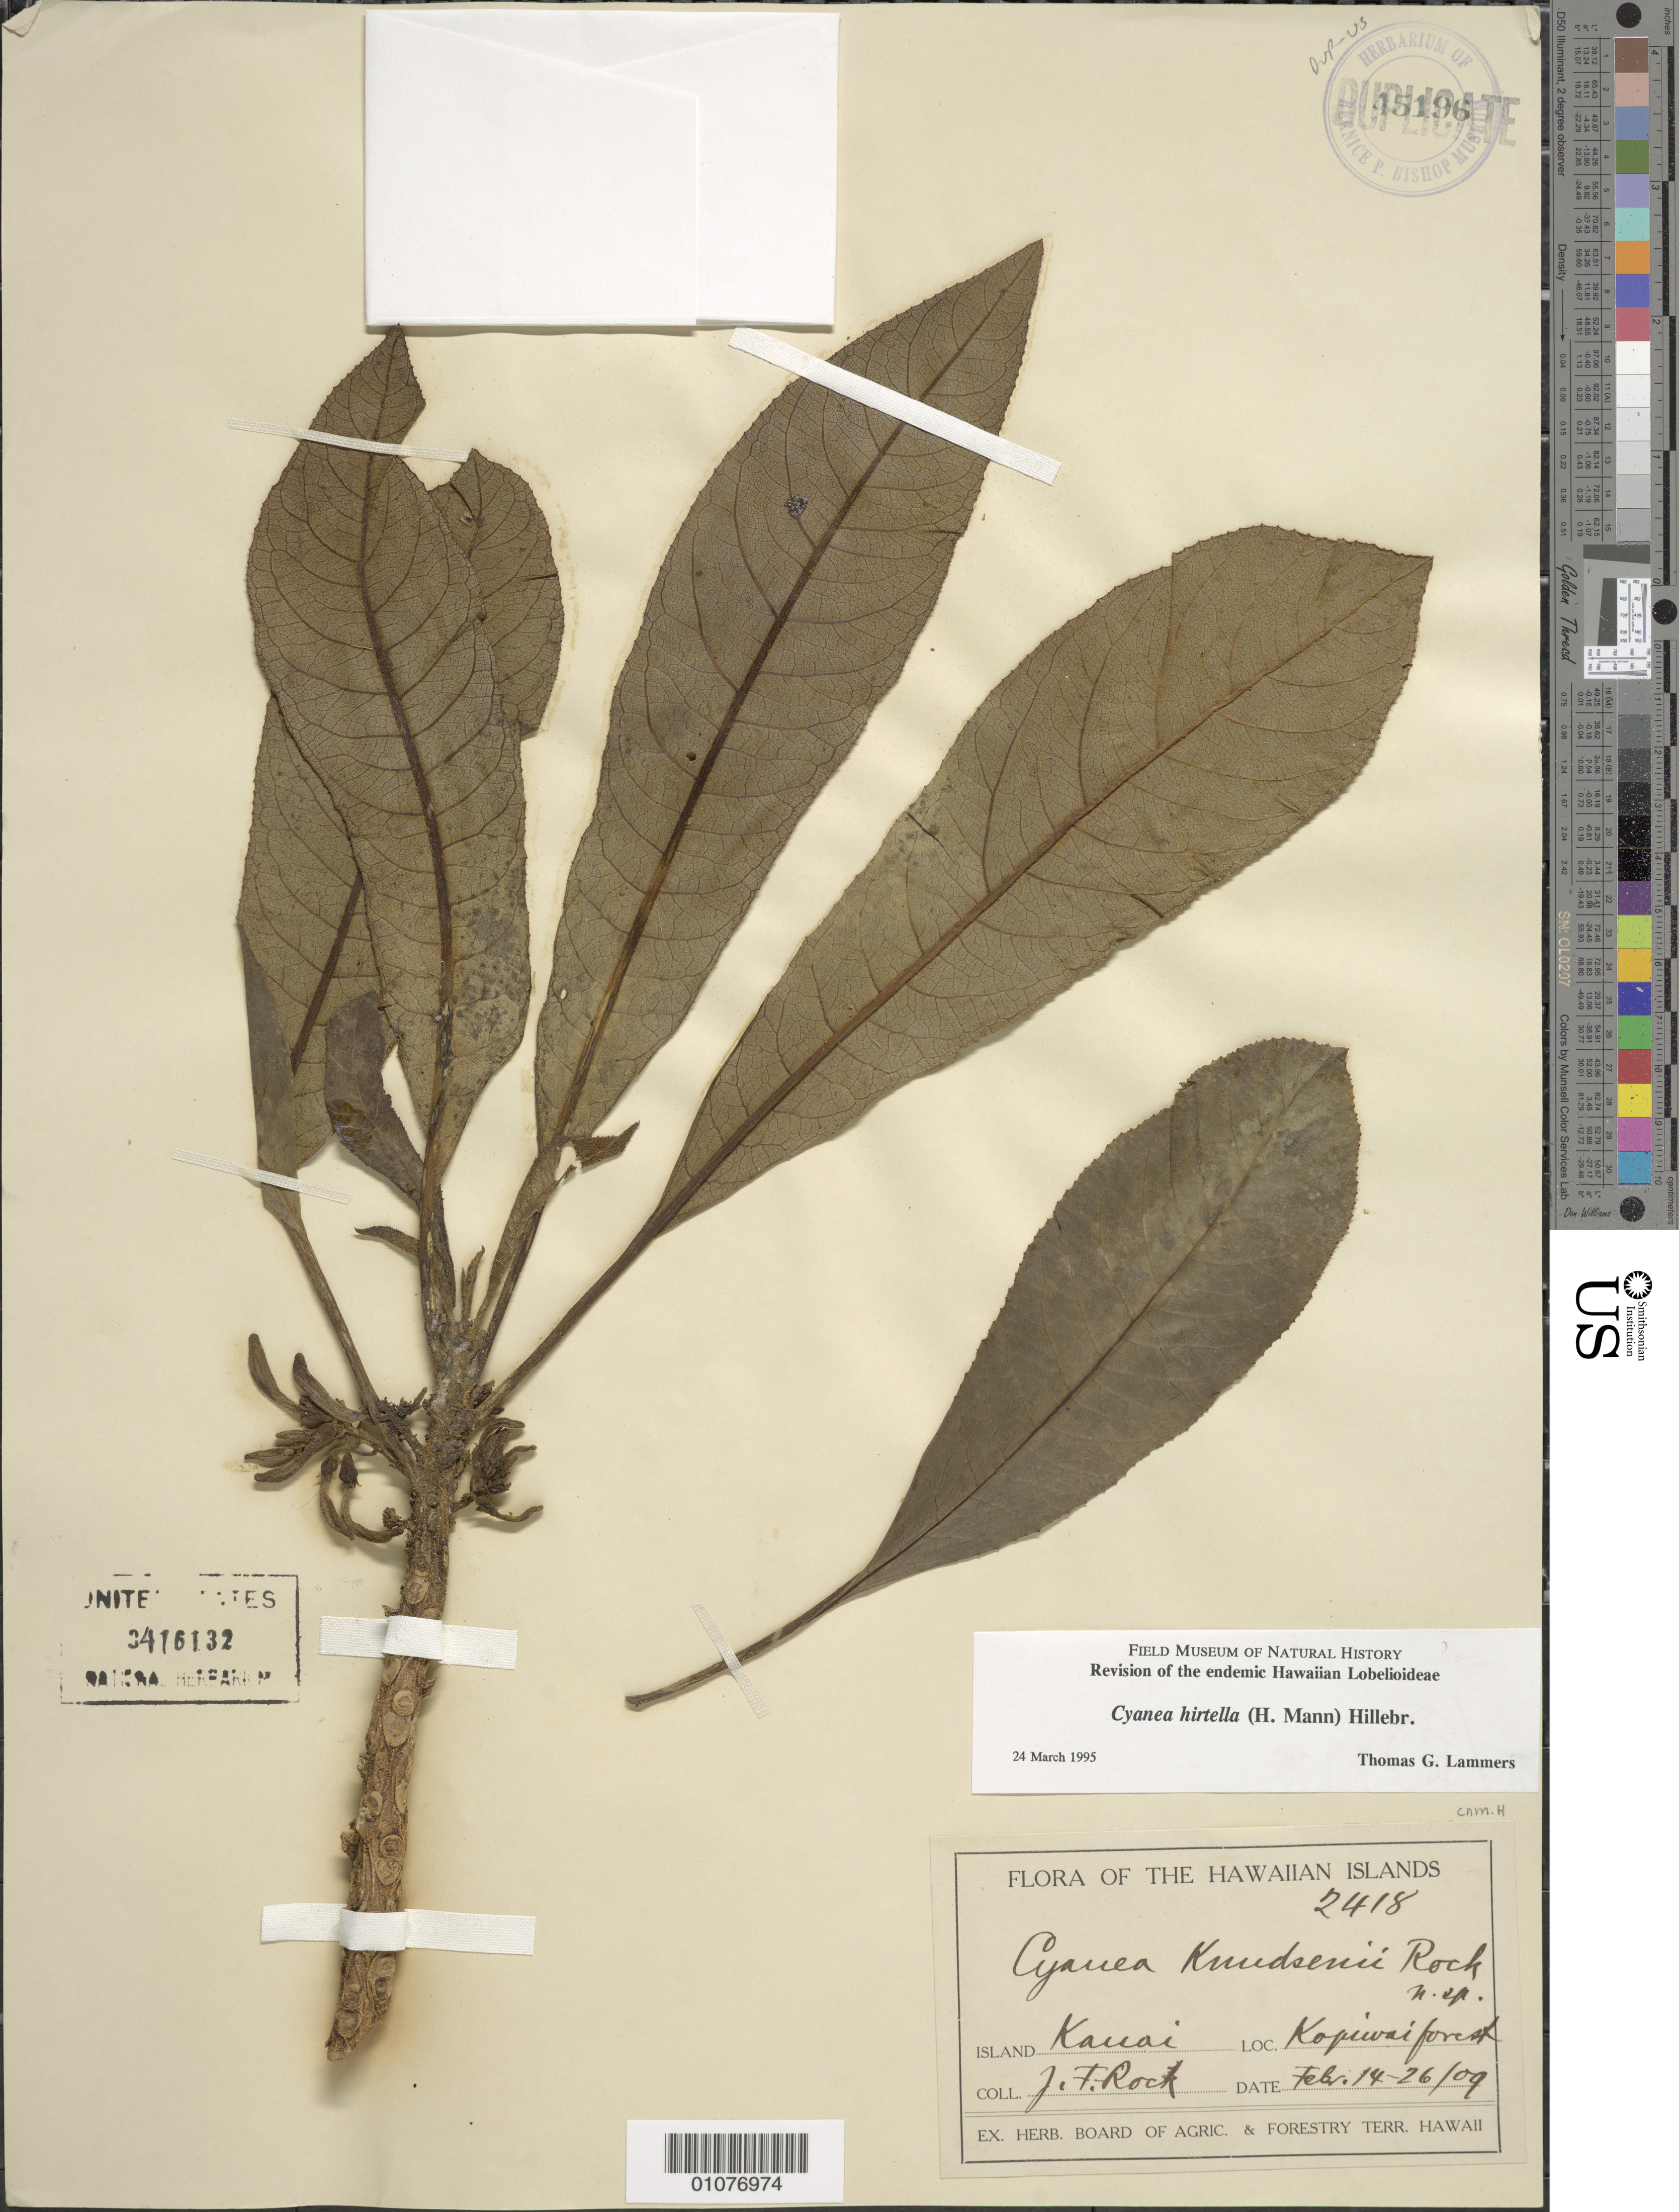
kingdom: Plantae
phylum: Tracheophyta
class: Magnoliopsida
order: Asterales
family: Campanulaceae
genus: Cyanea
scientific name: Cyanea hirtella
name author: (H. Mann) Hillebr.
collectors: J. F. Rock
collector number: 2418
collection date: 1909-02-14/1909-02-26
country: United States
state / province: Hawaii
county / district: Kauai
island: Kaua'i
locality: Kopiwai Forest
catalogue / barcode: US 3416123